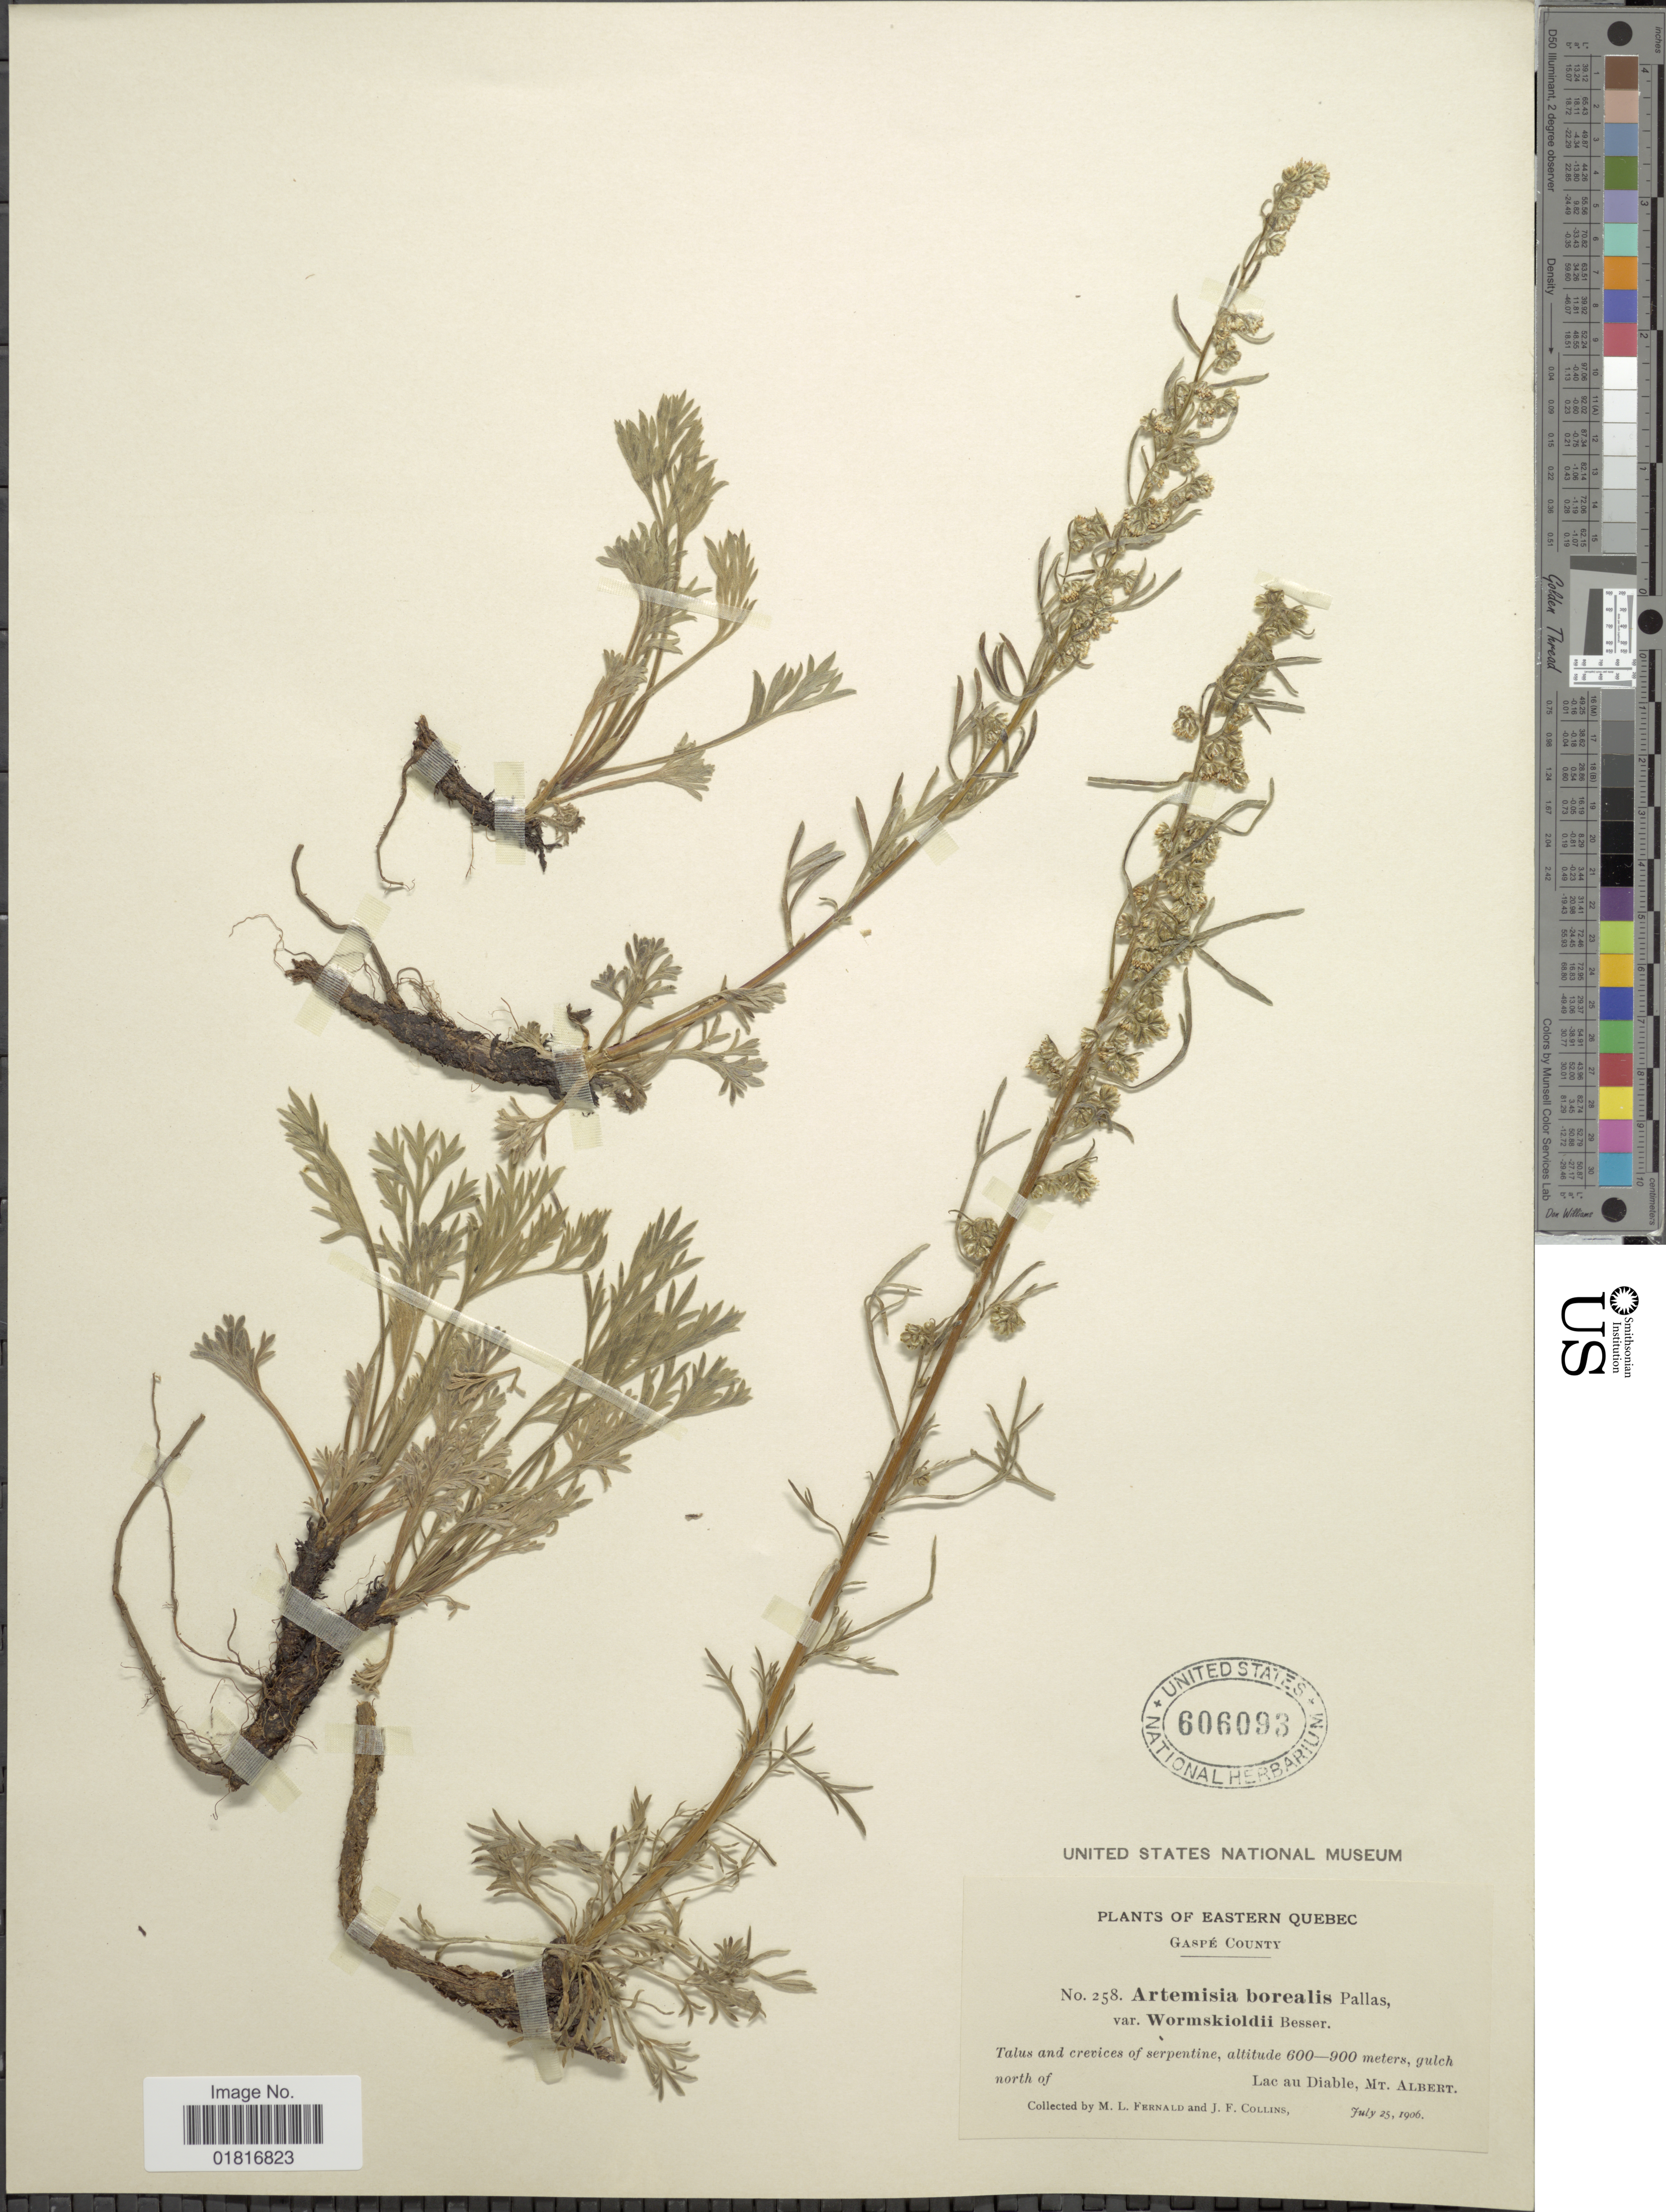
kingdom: Plantae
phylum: Tracheophyta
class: Magnoliopsida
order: Asterales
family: Asteraceae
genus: Artemisia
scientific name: Artemisia spithamaea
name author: Pursh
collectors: M. L. Fernald & J. Collins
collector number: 258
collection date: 1906-07-25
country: Canada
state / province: Quebec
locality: Eastern Quebec, Gaspé County, Talus and crevices of serpentine, gulch north ofLac au Diable, Mt Albert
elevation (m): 600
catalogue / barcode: US 606093